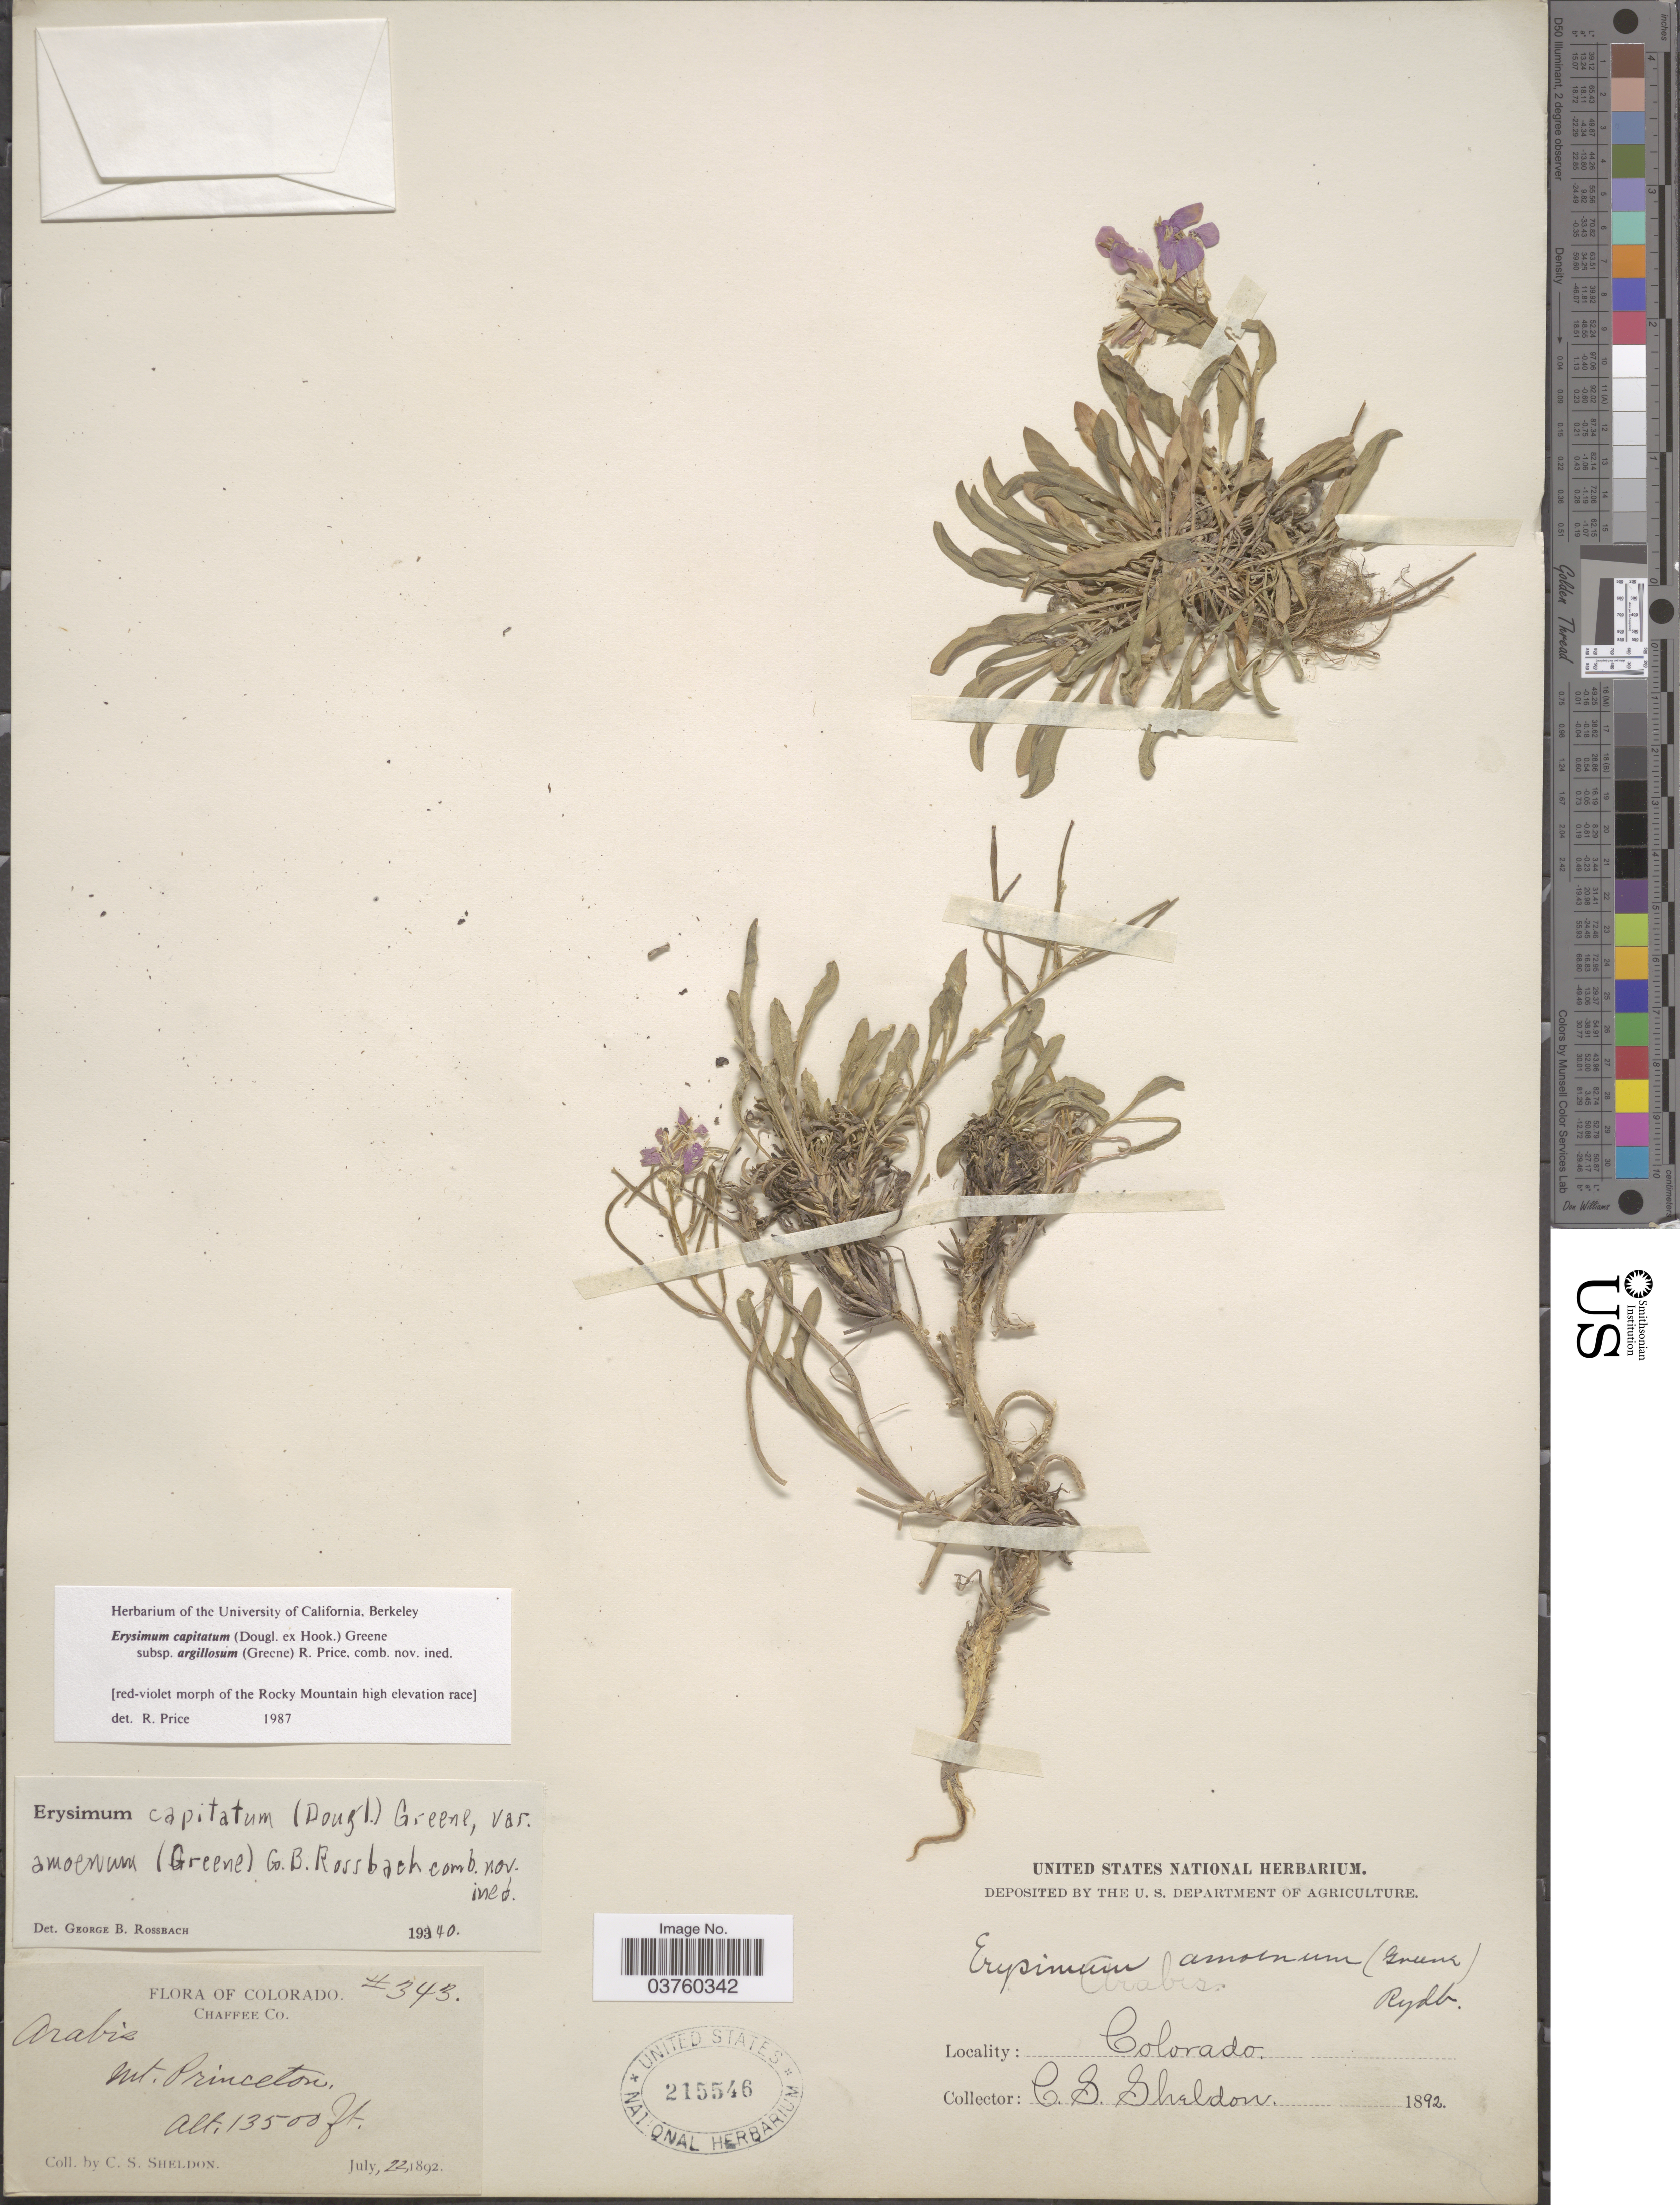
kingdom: Plantae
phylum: Tracheophyta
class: Magnoliopsida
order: Brassicales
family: Brassicaceae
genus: Erysimum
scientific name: Erysimum capitatum var. argillosum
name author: (Greene) R.J. Davis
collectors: C. S. Sheldon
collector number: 343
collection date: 1892-07-22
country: United States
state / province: Colorado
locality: Chaffee Co. Mt. Princeton.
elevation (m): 4115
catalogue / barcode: US 215546